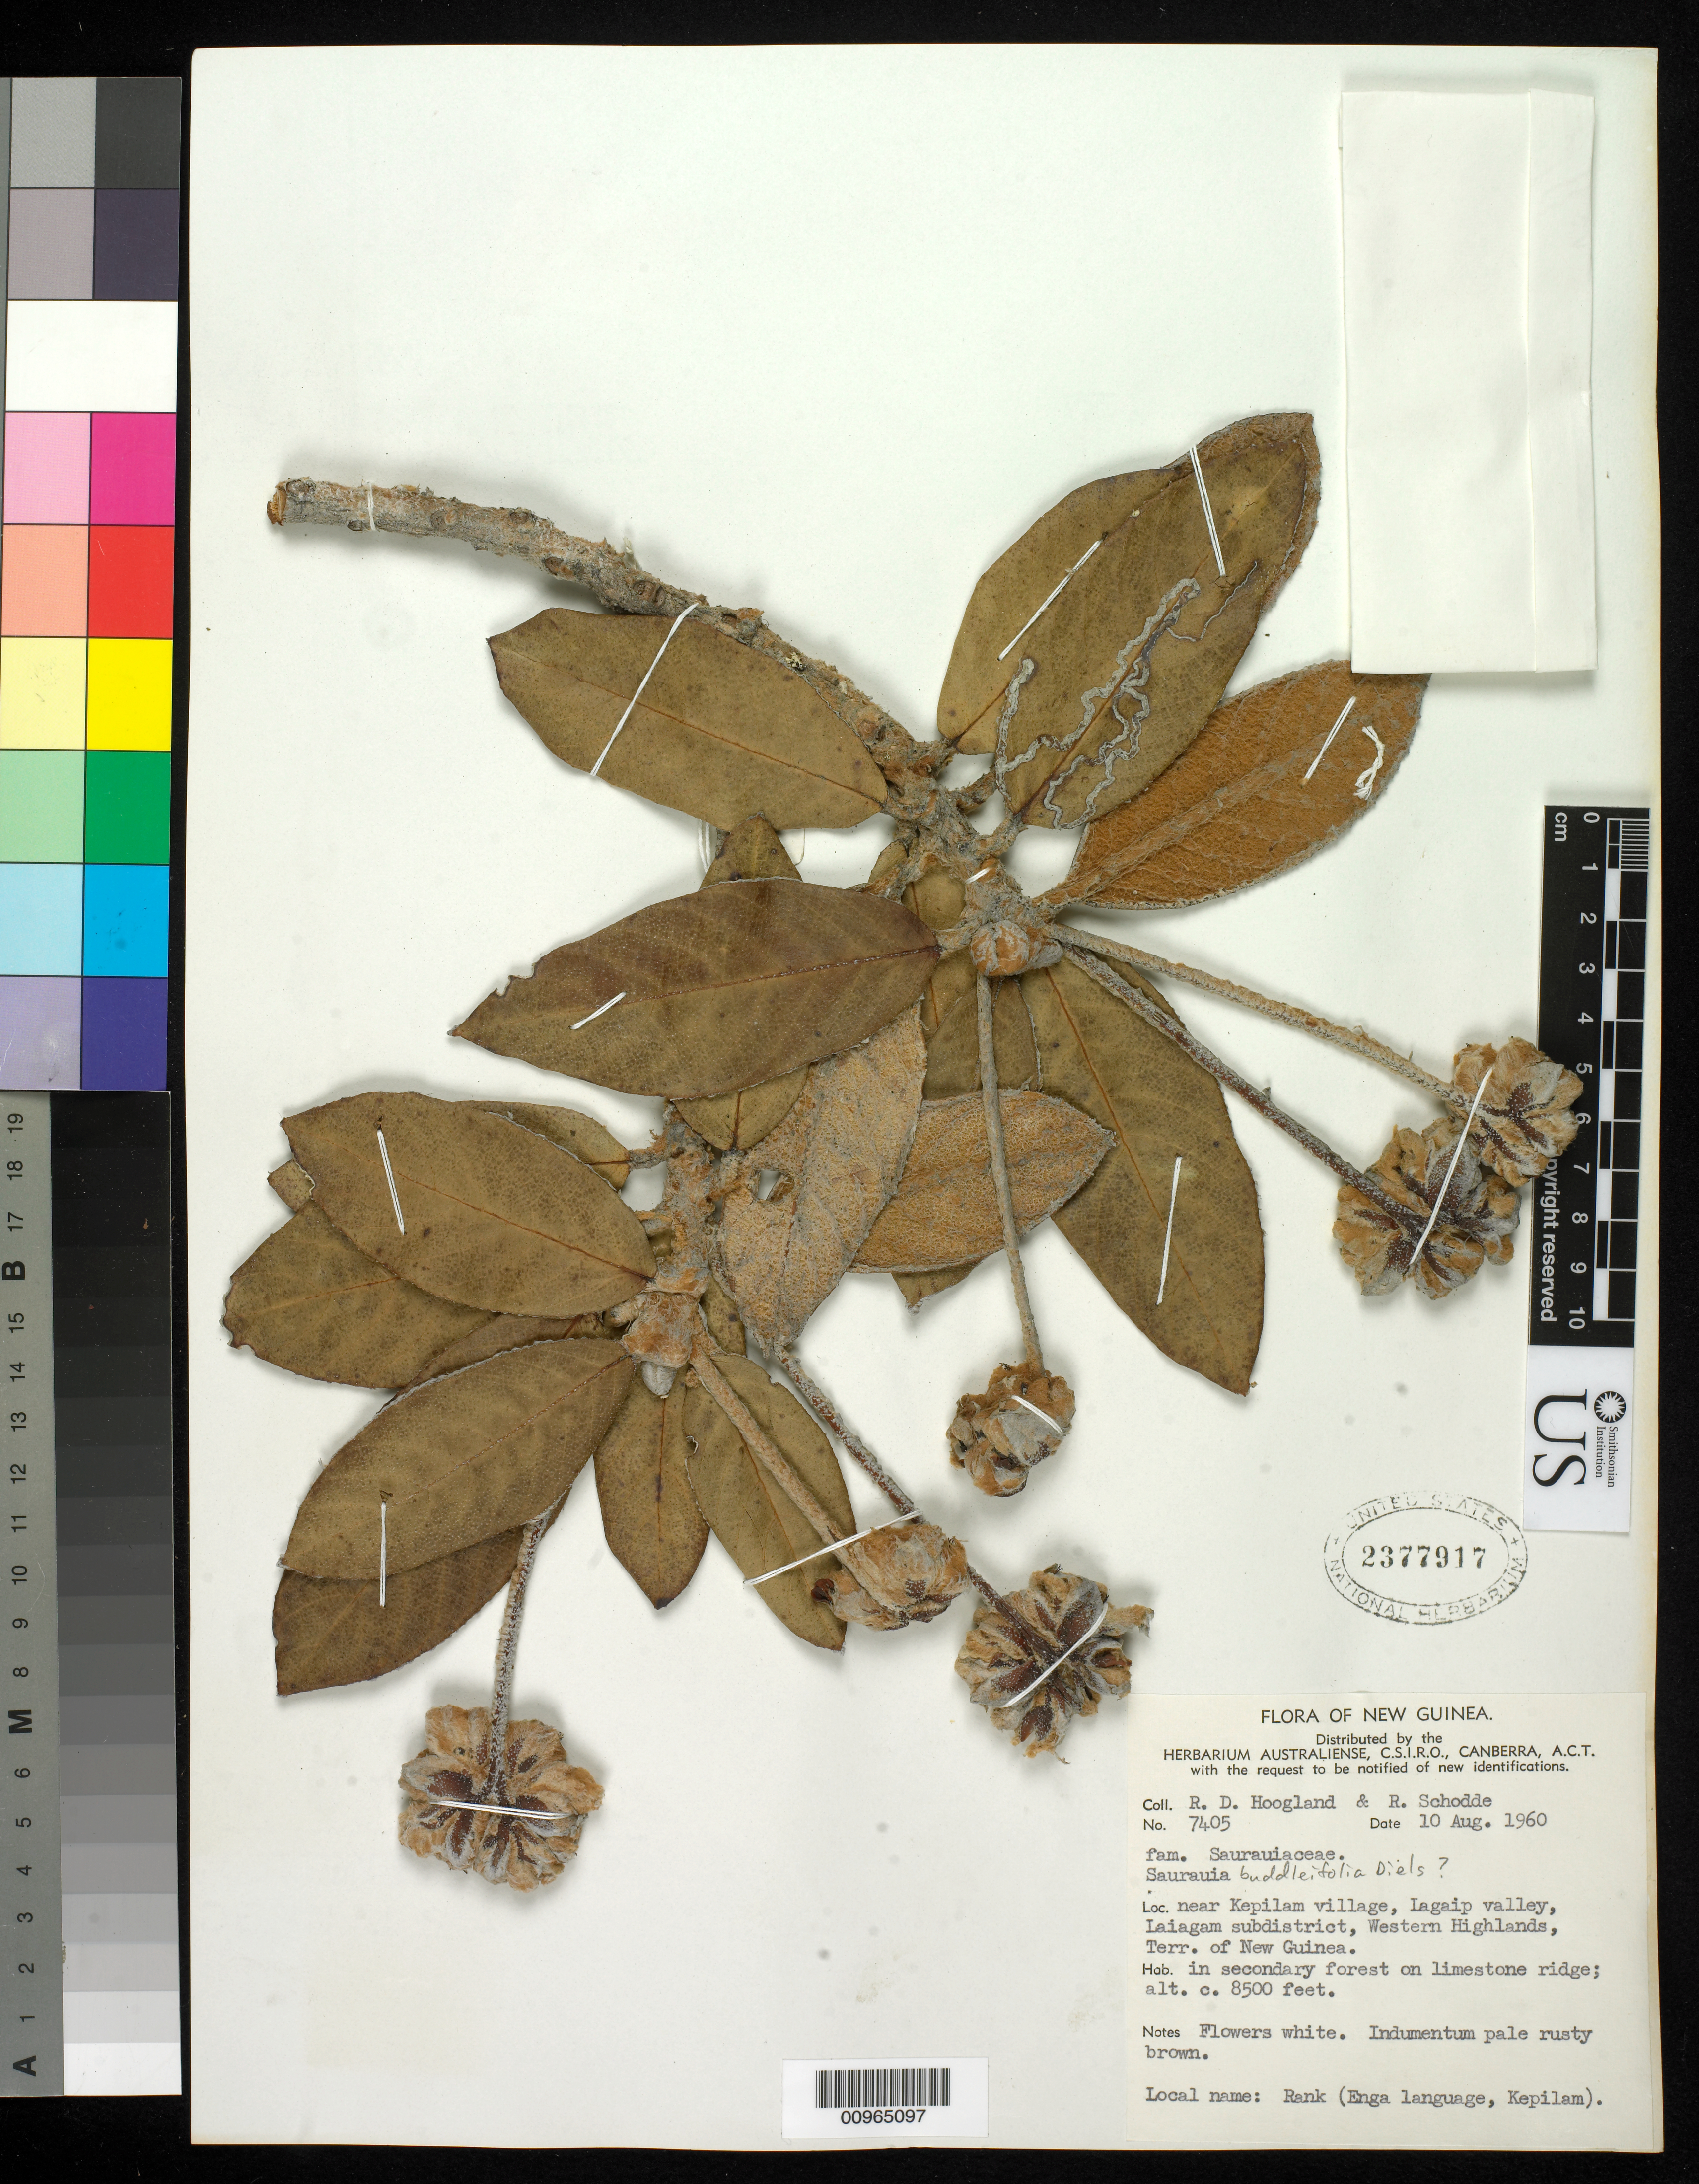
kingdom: Plantae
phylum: Tracheophyta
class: Magnoliopsida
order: Ericales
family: Actinidiaceae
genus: Saurauia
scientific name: Saurauia buddlejifolia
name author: Diels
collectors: R. D. Hoogland & R. Schodde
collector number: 7405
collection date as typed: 10 Aug 1960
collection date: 1960-08-10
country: Papua New Guinea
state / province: Enga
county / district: Laiagam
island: New Guinea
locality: Near Kepilam village, Lagaip valley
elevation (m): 2591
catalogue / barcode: US 2377917